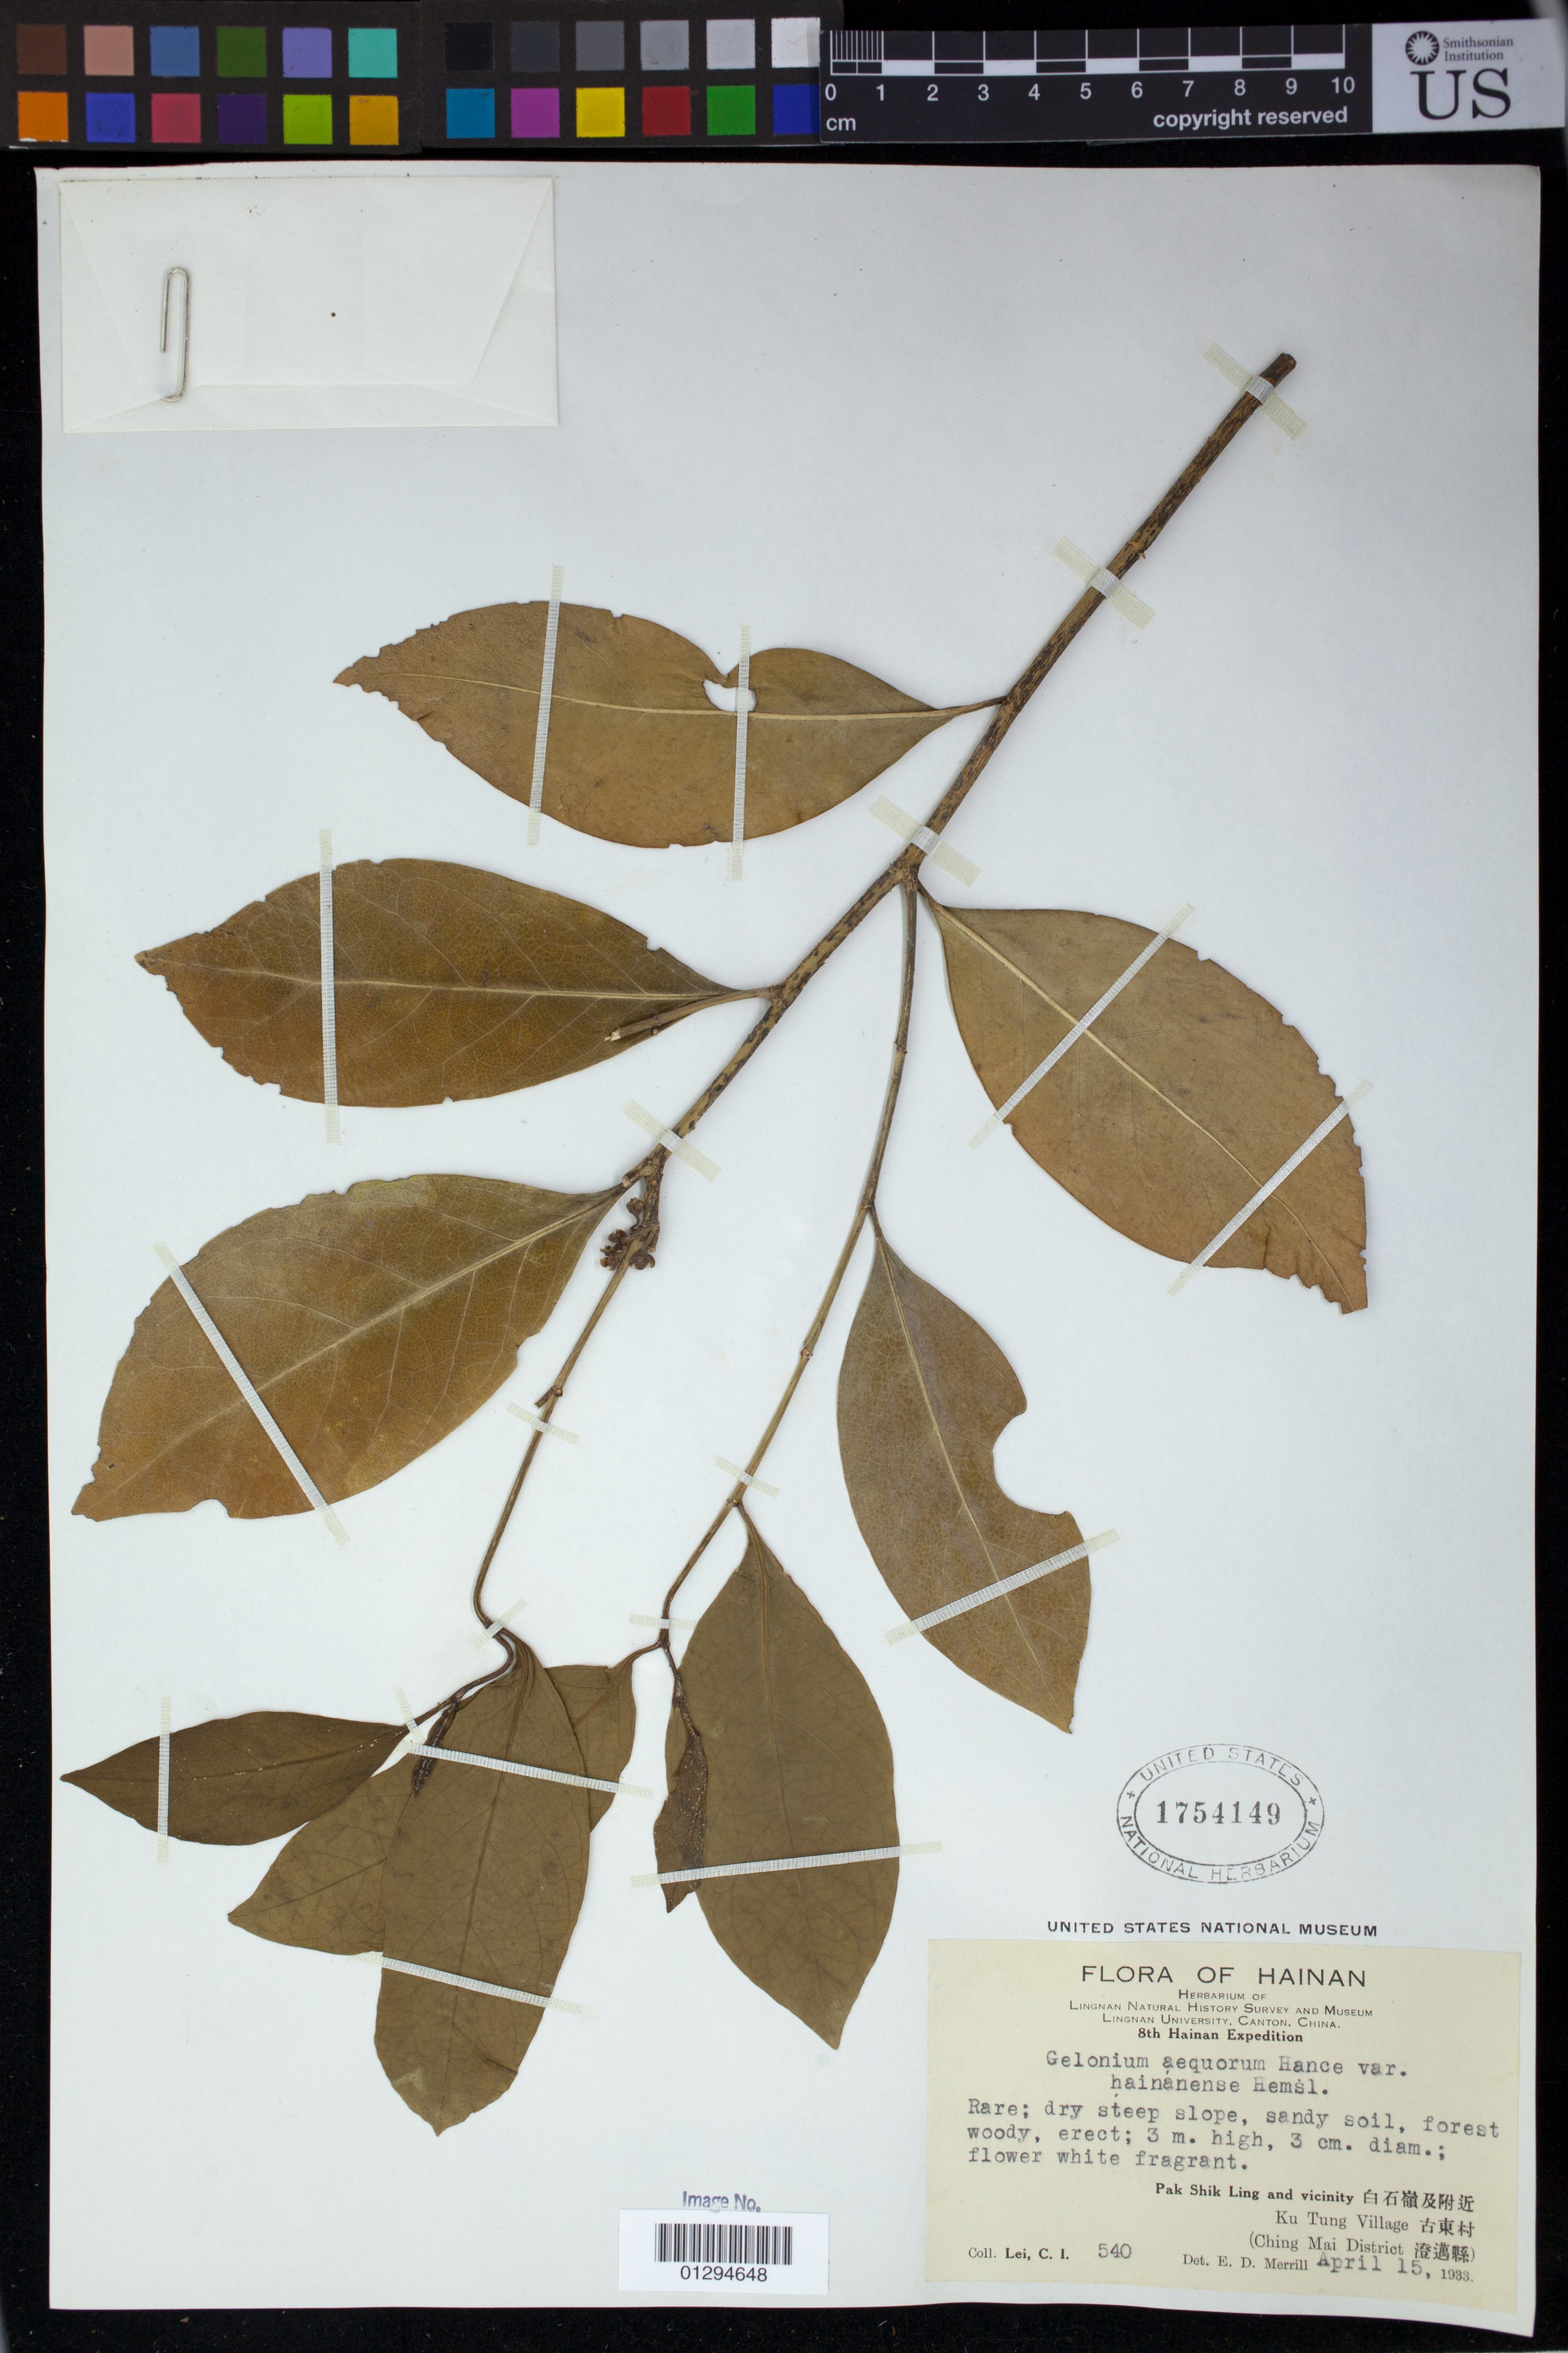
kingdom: Plantae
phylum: Tracheophyta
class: Magnoliopsida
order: Malpighiales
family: Euphorbiaceae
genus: Gelonium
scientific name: Gelonium aequoreum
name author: Hance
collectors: C. I. Lei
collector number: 540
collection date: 1933-04-15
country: China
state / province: Hainan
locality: Pak Shik Ling and vicinity,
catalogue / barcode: US 1754149